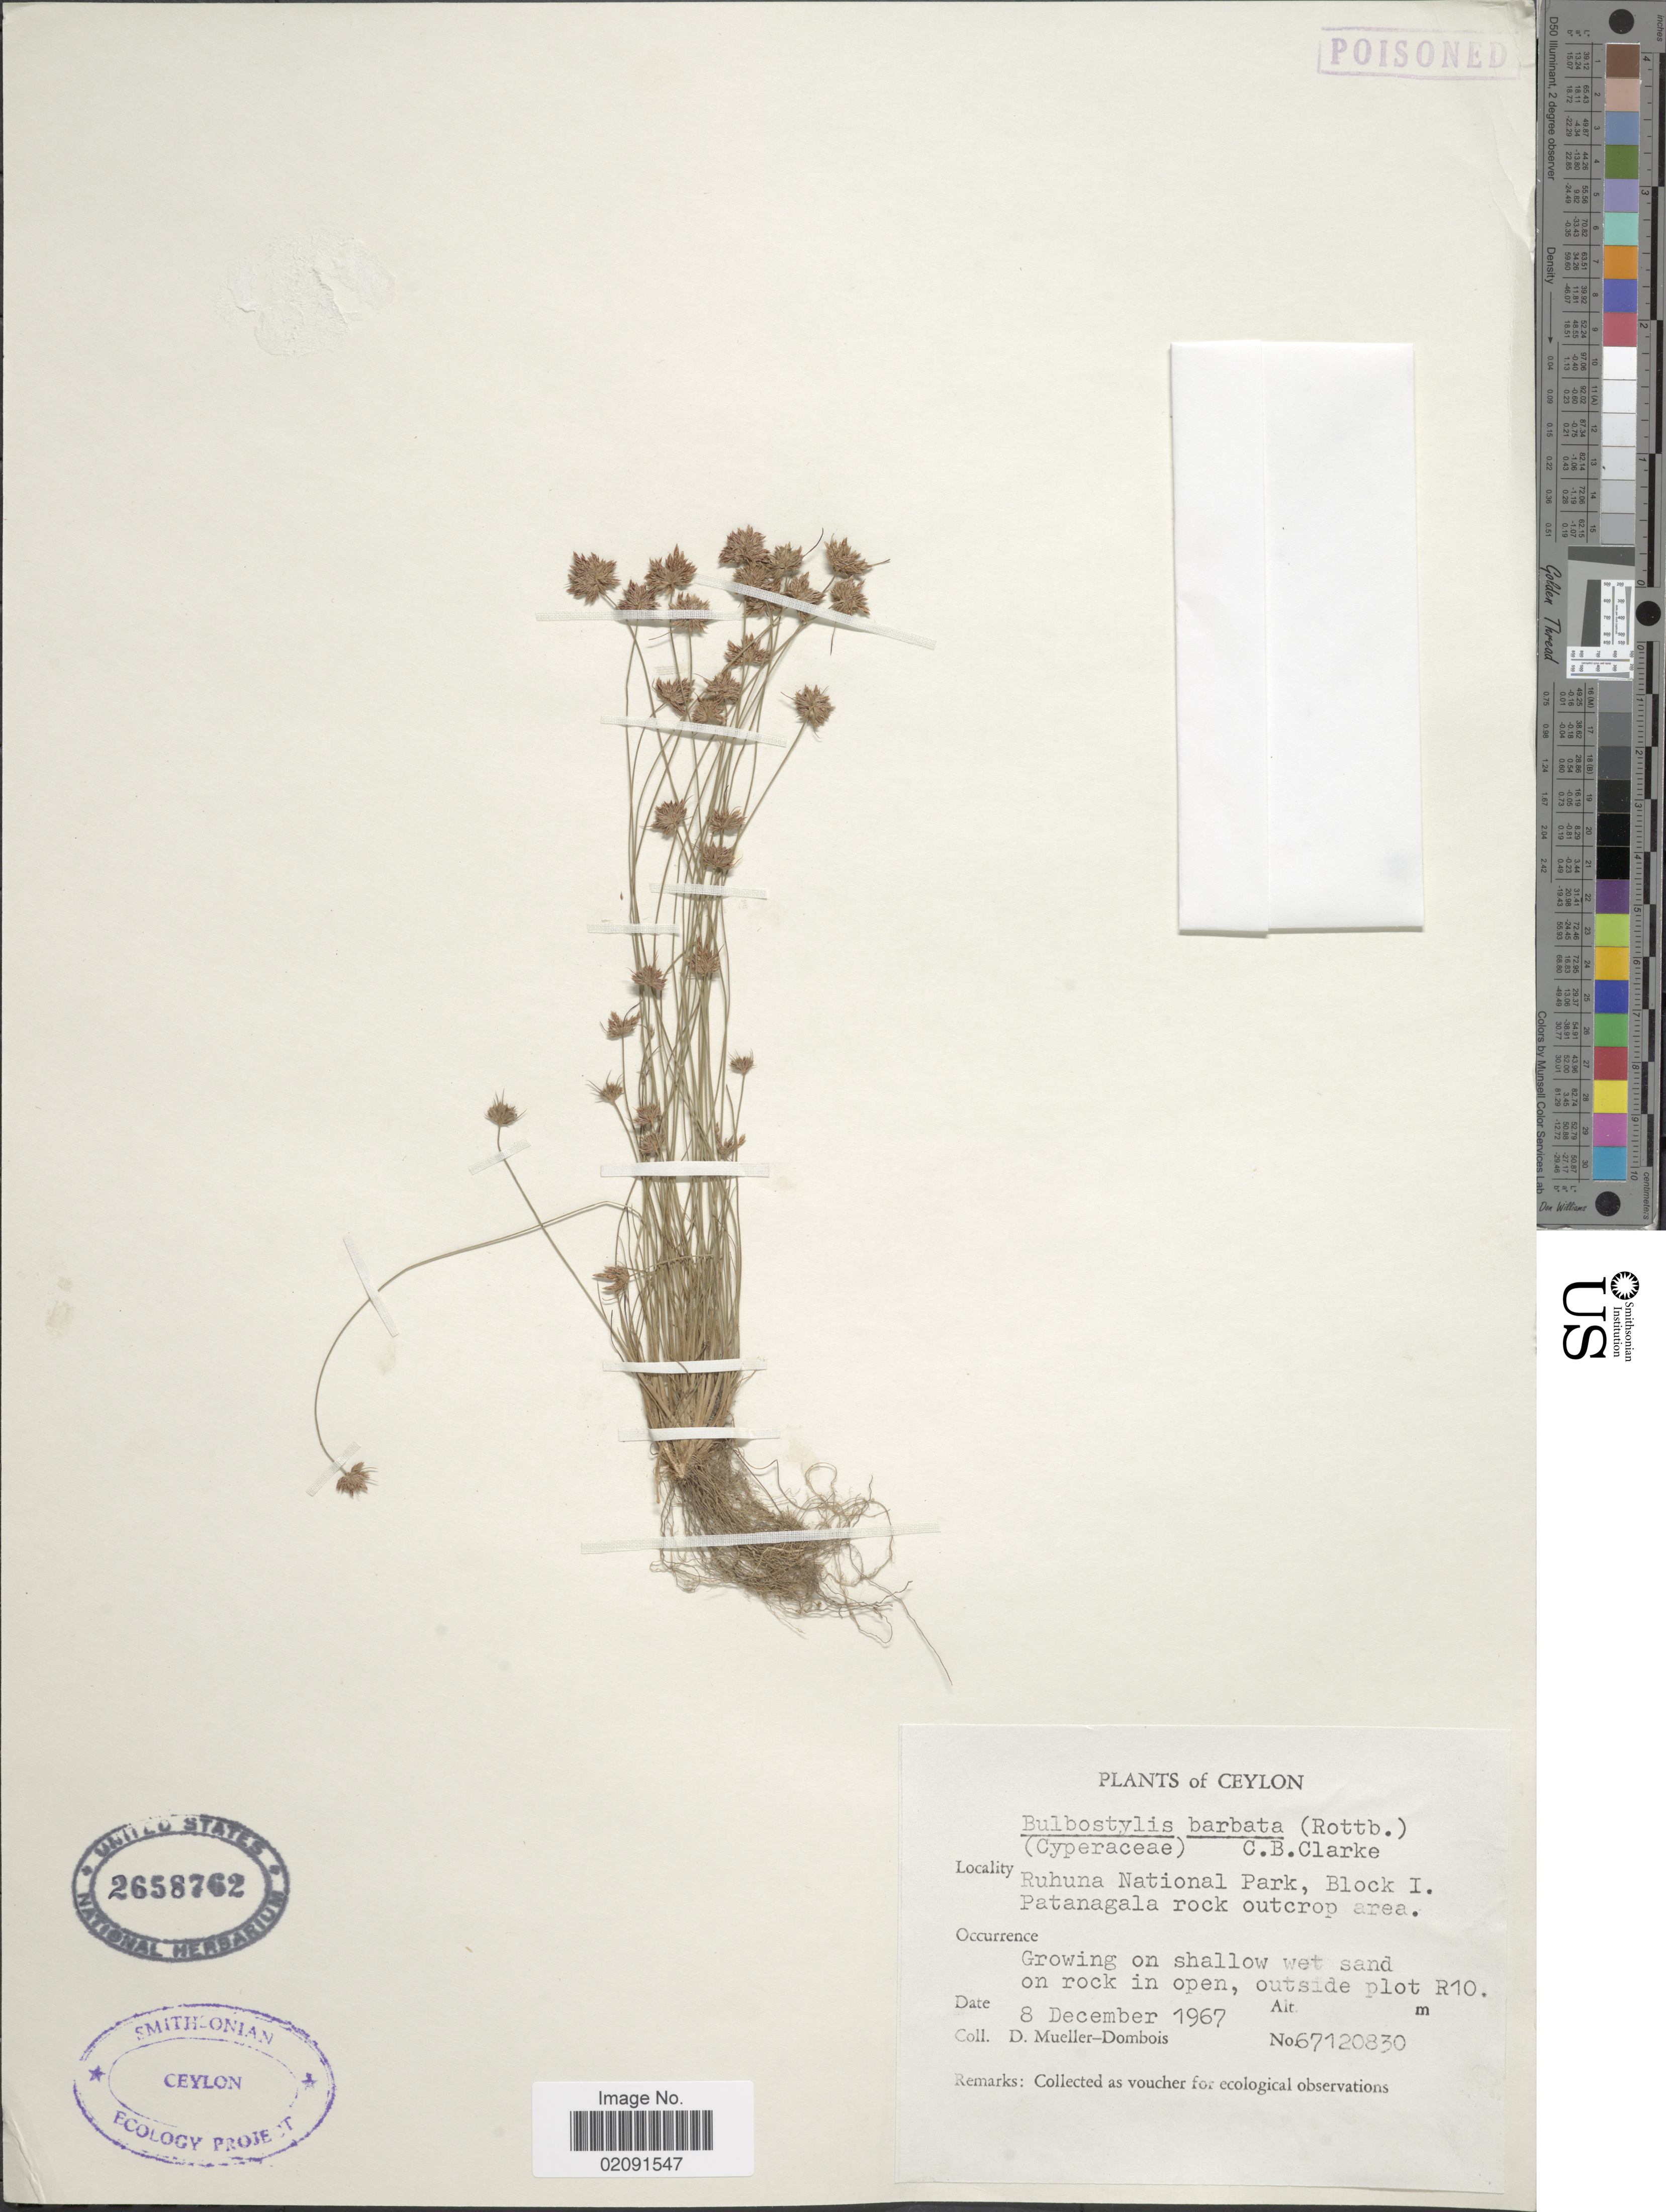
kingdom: Plantae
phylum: Tracheophyta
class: Liliopsida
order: Poales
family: Cyperaceae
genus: Bulbostylis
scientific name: Bulbostylis barbata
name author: (Rottb.) C.B. Clarke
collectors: D. Mueller-Dombois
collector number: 67120830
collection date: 1967-12-08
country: Sri Lanka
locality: Ceylon, Ruhuna National Park, Block I, Patanagala rock outcrop area, on rock in open, outside plot R10.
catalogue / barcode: US 2658762